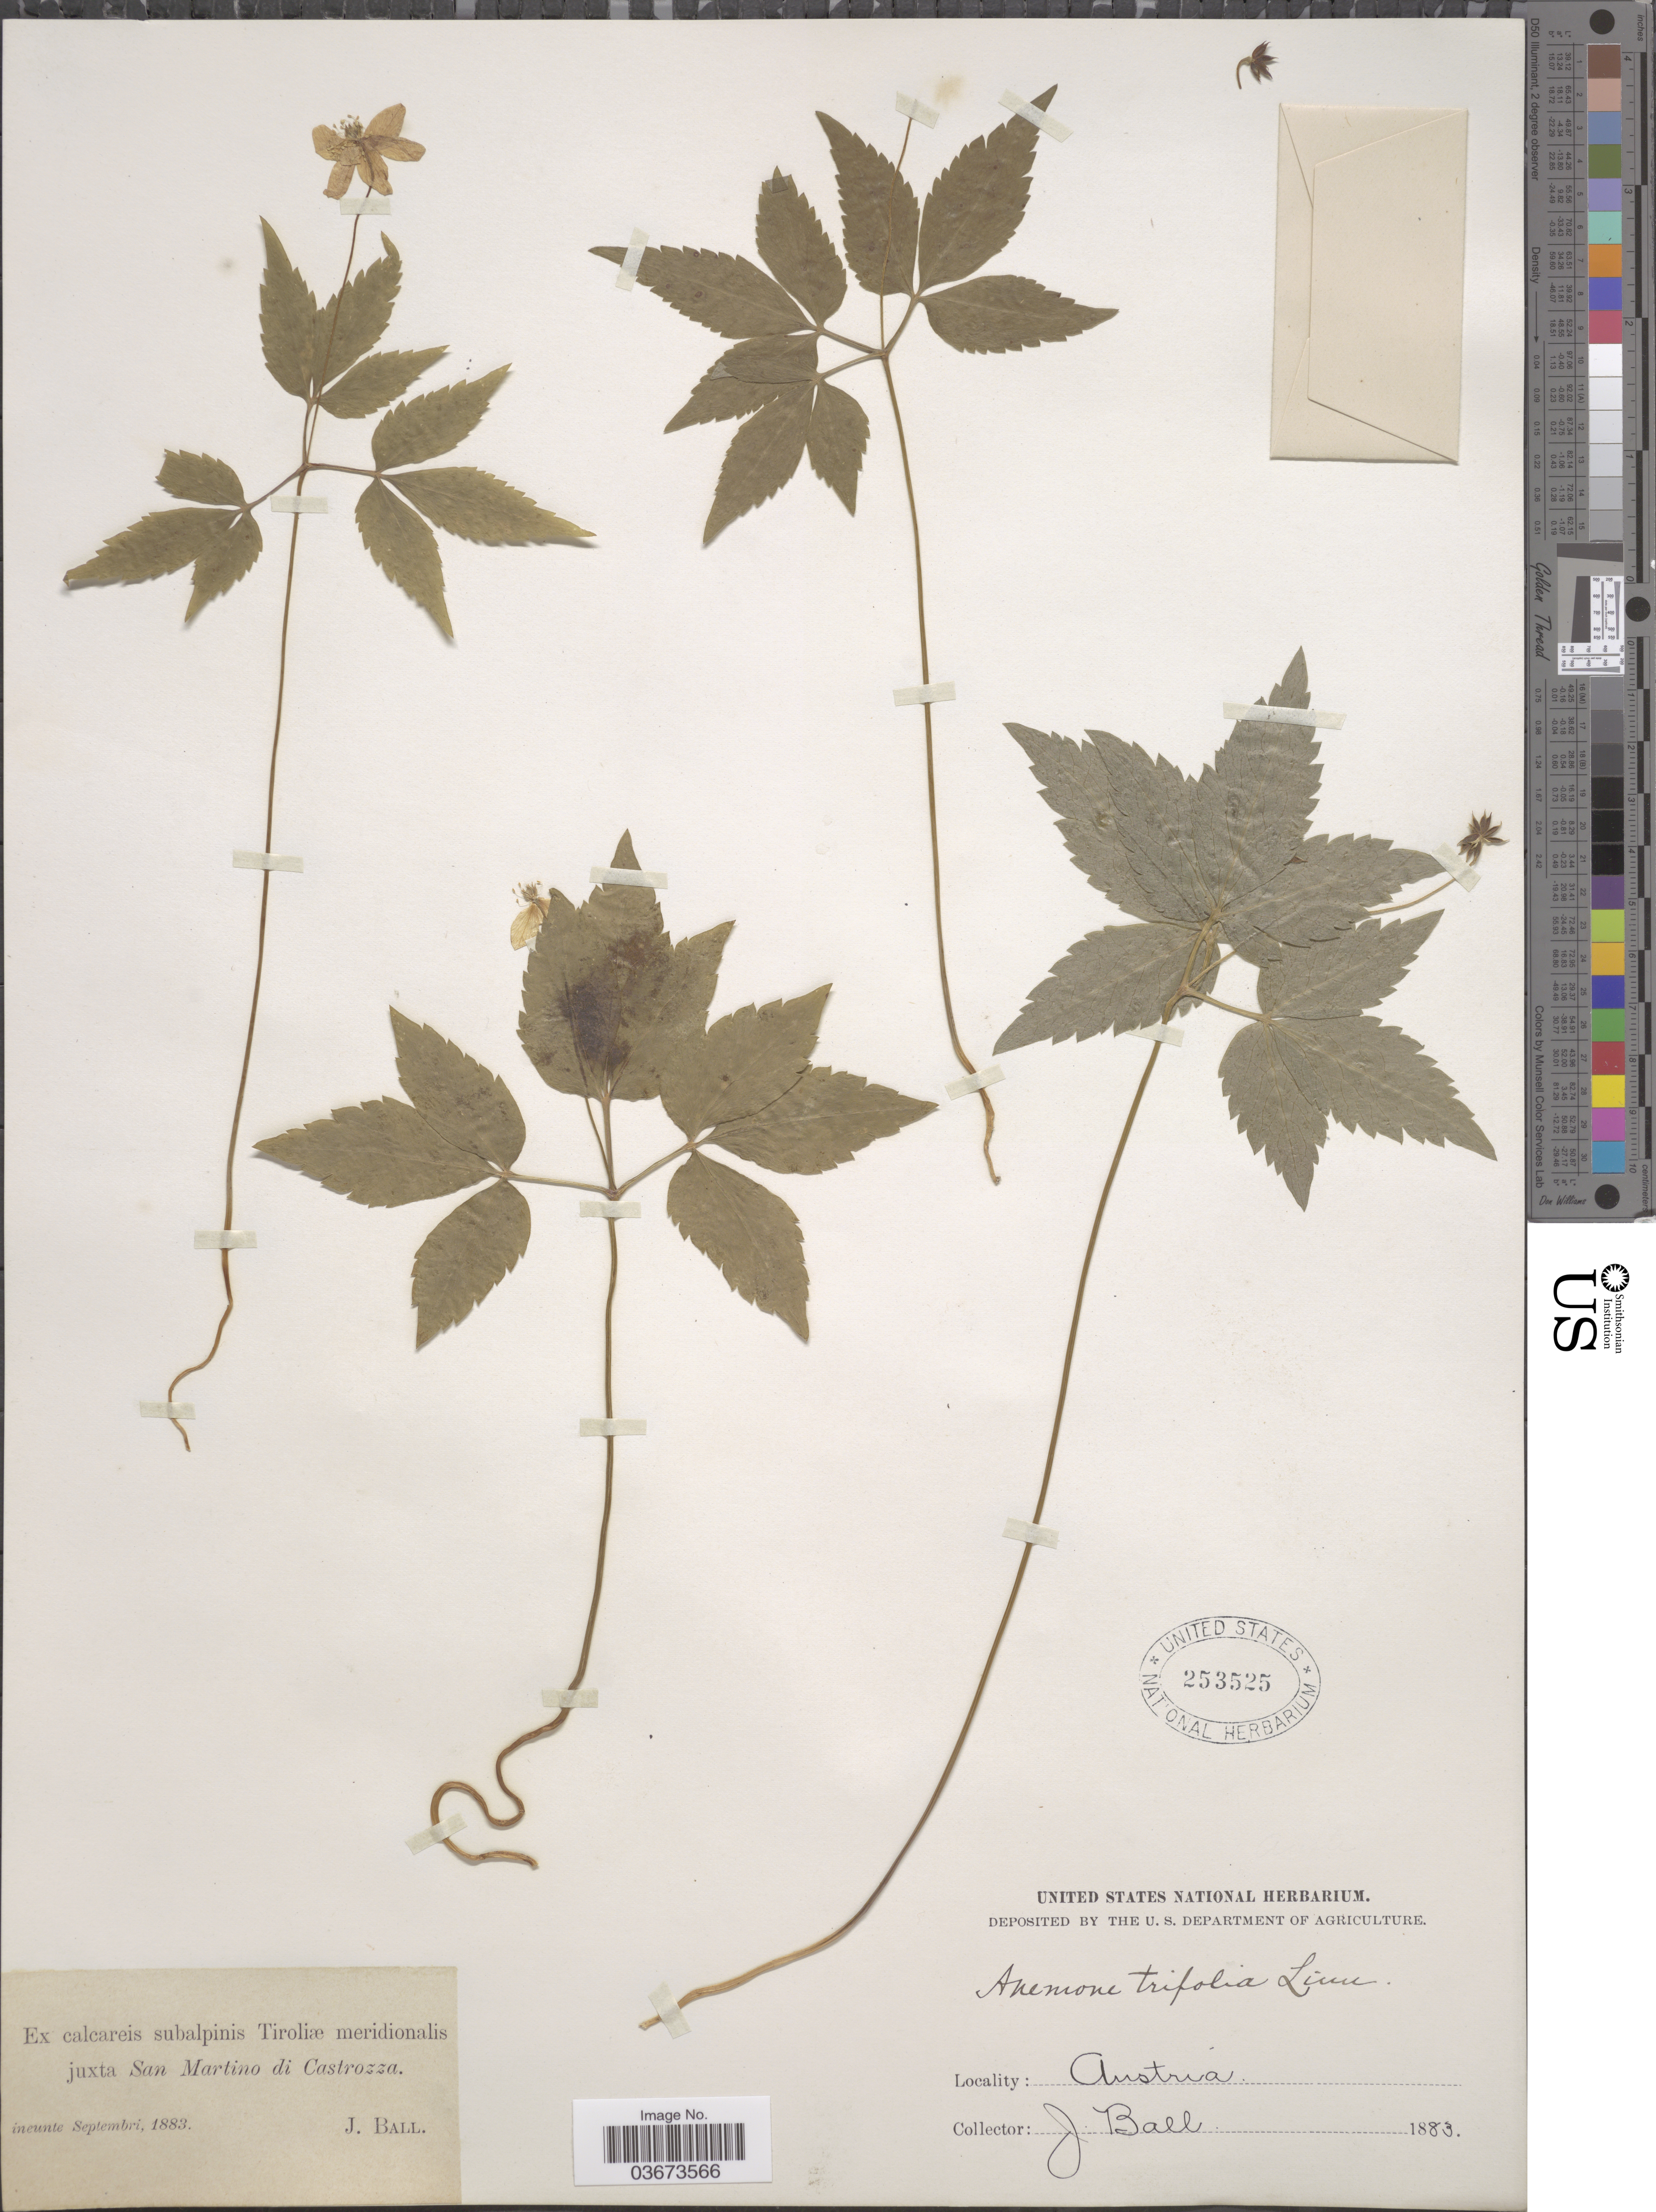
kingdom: Plantae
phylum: Tracheophyta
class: Magnoliopsida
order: Ranunculales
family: Ranunculaceae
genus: Anemone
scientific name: Anemone trifolia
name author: L.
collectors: J. Ball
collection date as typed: ineunte Septembri, 1883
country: Austria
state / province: Tirol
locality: Ex calcareis subalpinis Tiroliæ meridionalis juxta San Martino di Castrozza.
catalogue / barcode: US 253525